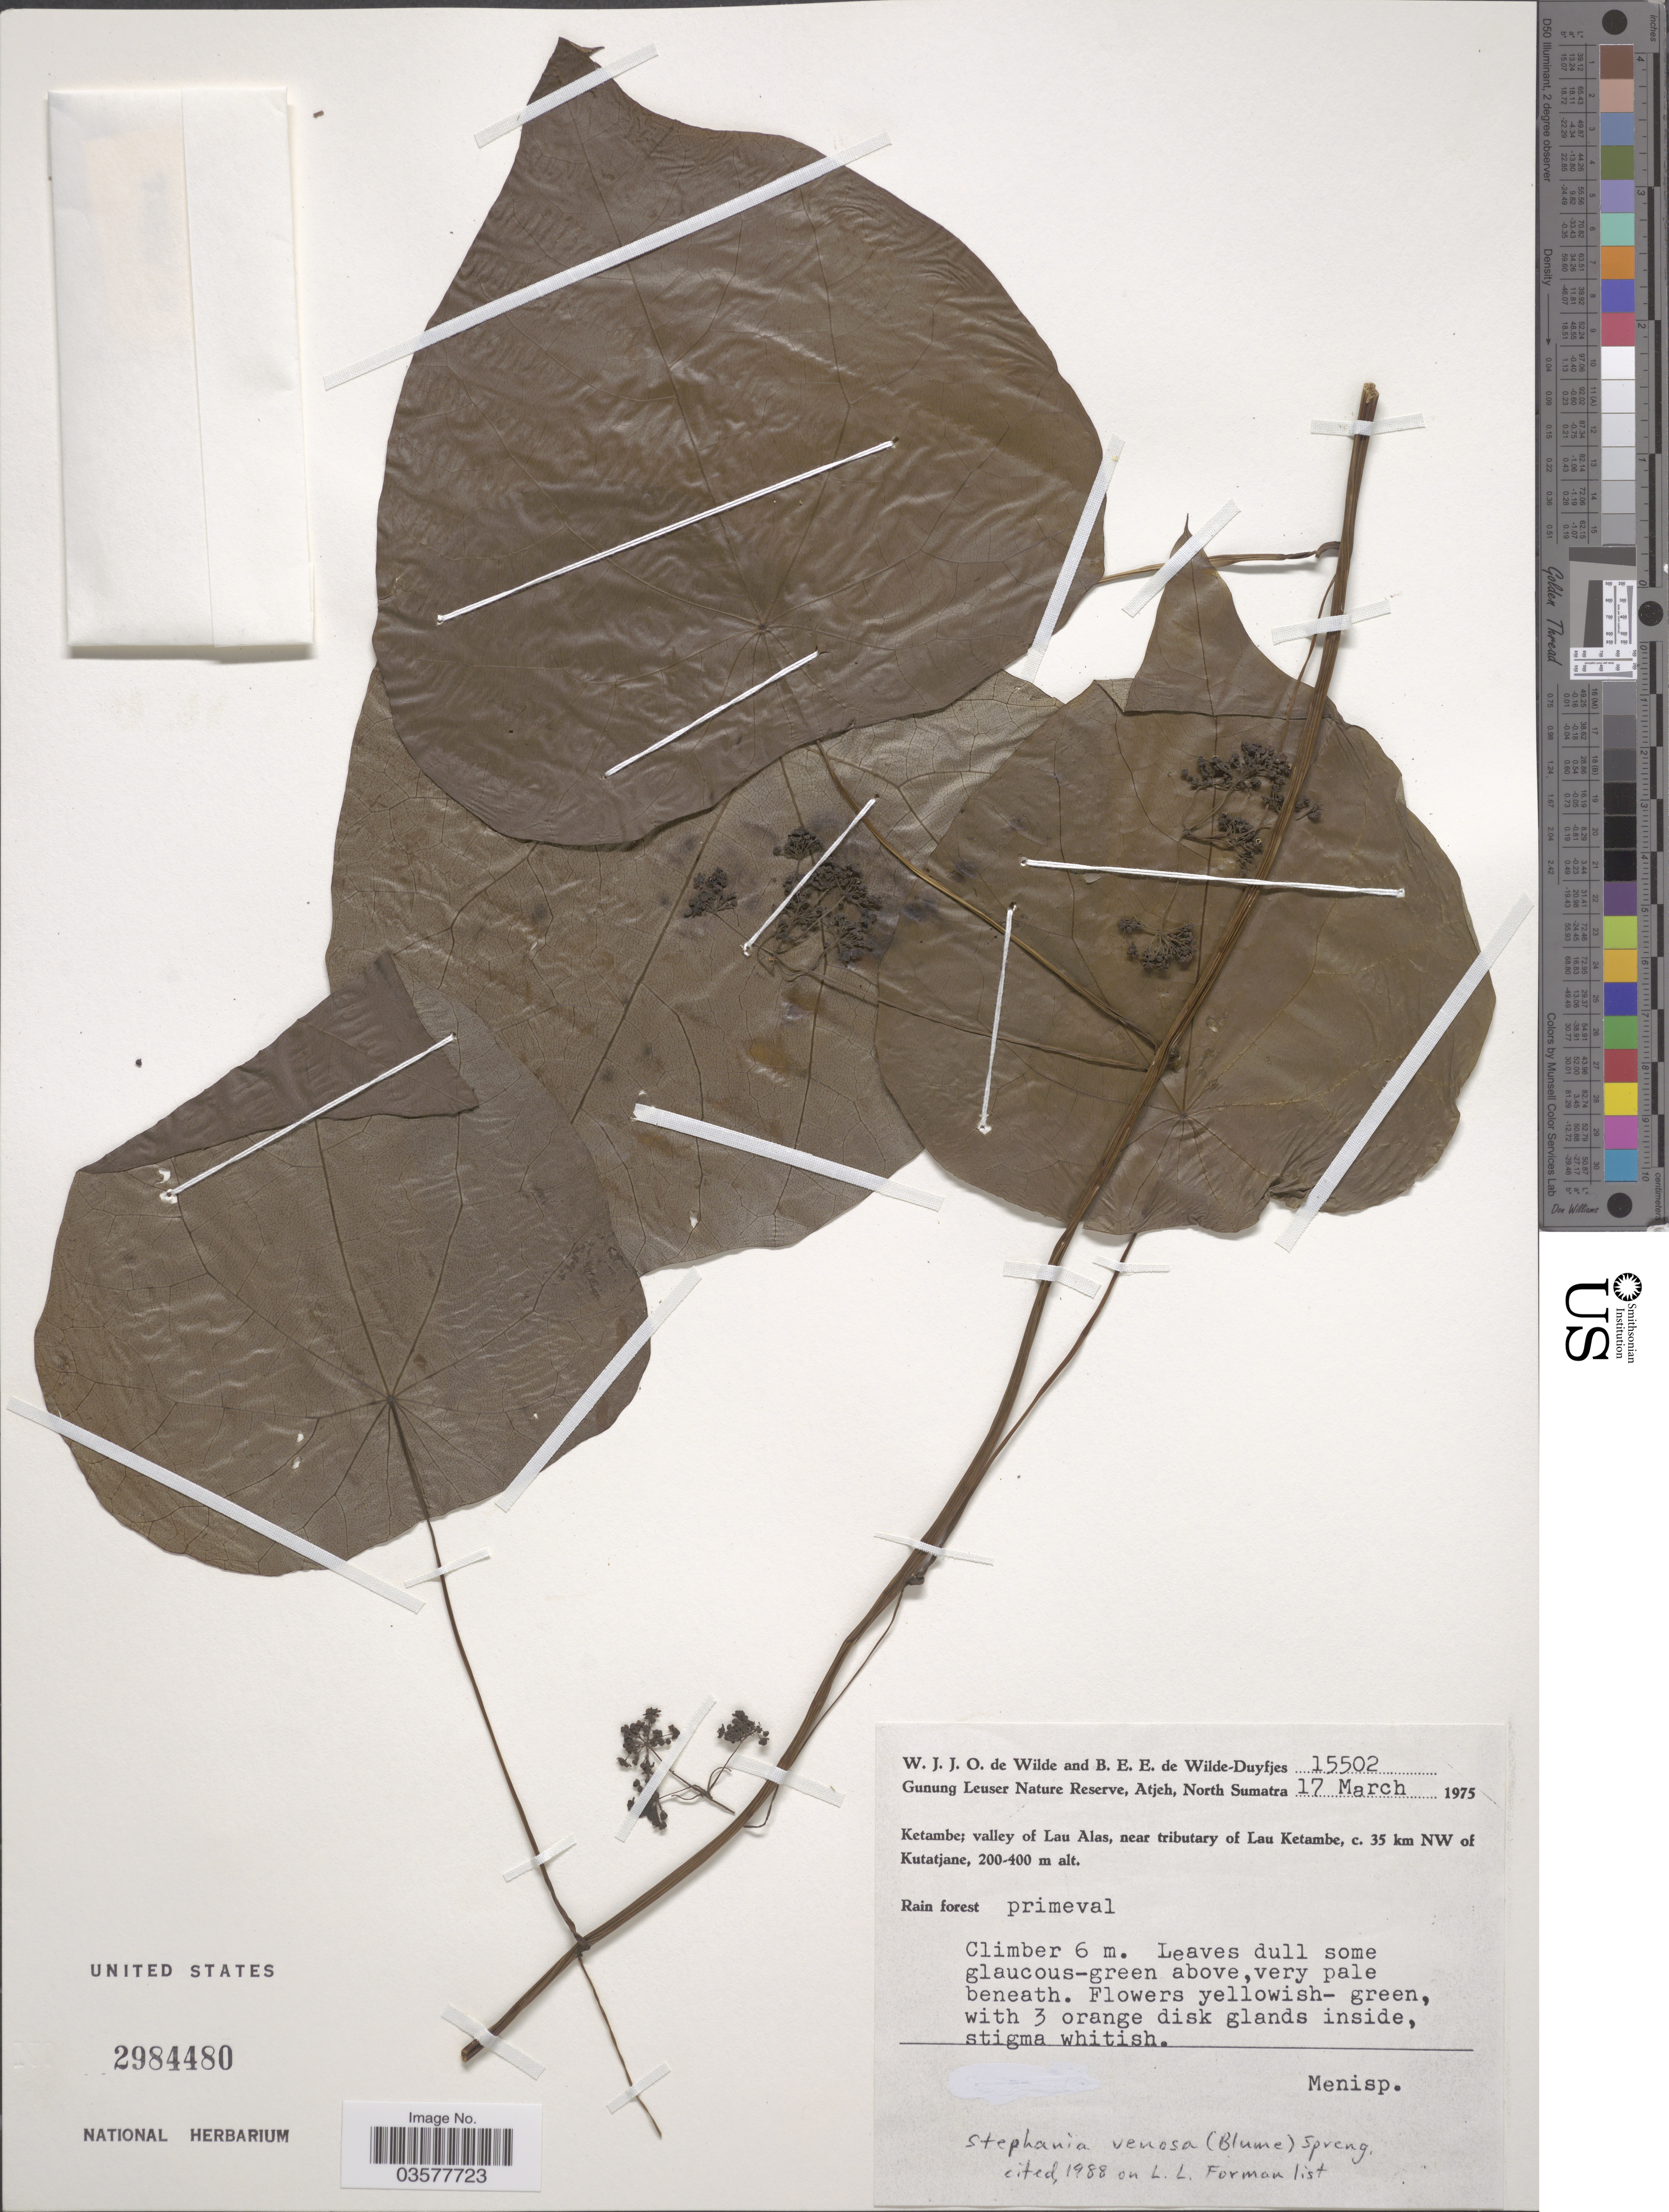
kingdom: Plantae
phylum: Tracheophyta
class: Magnoliopsida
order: Ranunculales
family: Menispermaceae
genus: Stephania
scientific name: Stephania venosa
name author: Spreng.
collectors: W. J. de Wilde & B. E. de Wilde-Duyfjes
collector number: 15502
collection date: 1975-03-17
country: Indonesia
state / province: Sumatra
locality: Gunung Leuser Nature Reserve, Atjeh, North Sumatra. Ketambe, valley of Lau Alas, near tributary of Lau Ketambe, c. 35 km NW of Kutatjane.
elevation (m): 200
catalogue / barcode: US 2984480